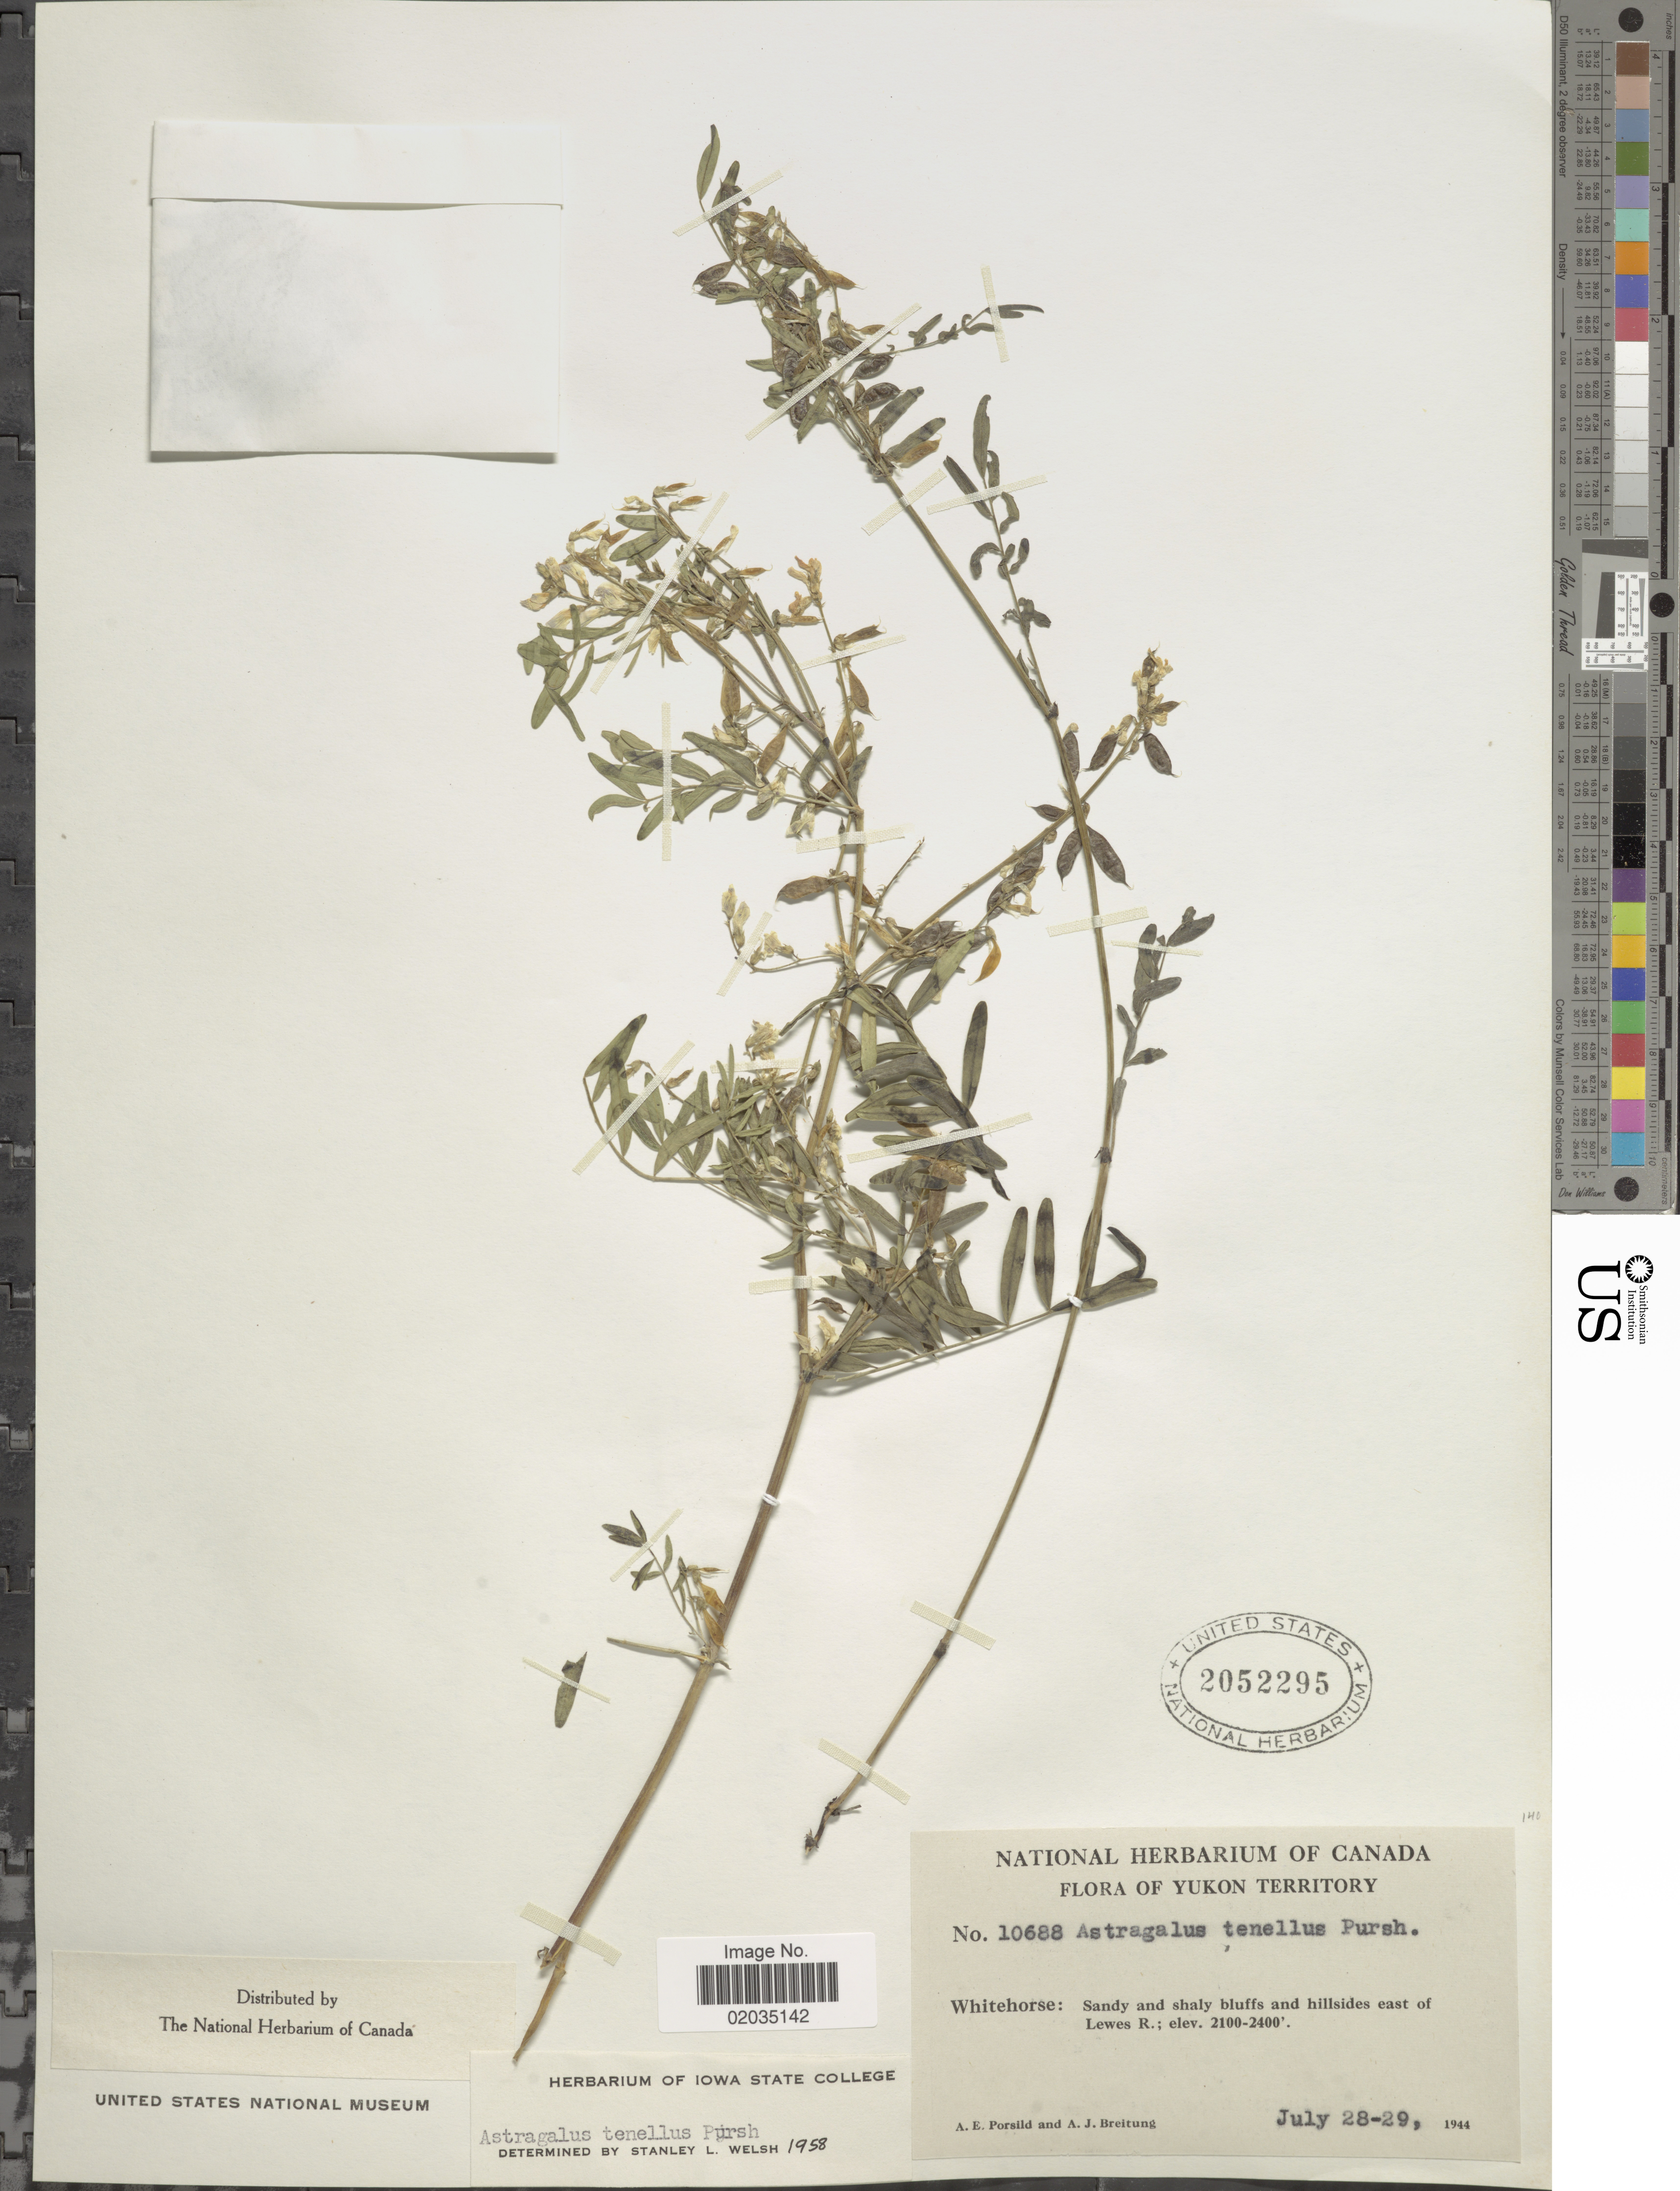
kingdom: Plantae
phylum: Tracheophyta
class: Magnoliopsida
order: Fabales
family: Fabaceae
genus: Astragalus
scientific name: Astragalus tenellus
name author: Pursh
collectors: A. E. Porsild & A. Breitung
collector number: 10688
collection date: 1944-07-28/1944-07-29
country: Canada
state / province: Yukon Territory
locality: Whitehorse: Sandy and shaly bluffs and hillsides east of Lewes R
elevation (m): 640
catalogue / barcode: US 2052295